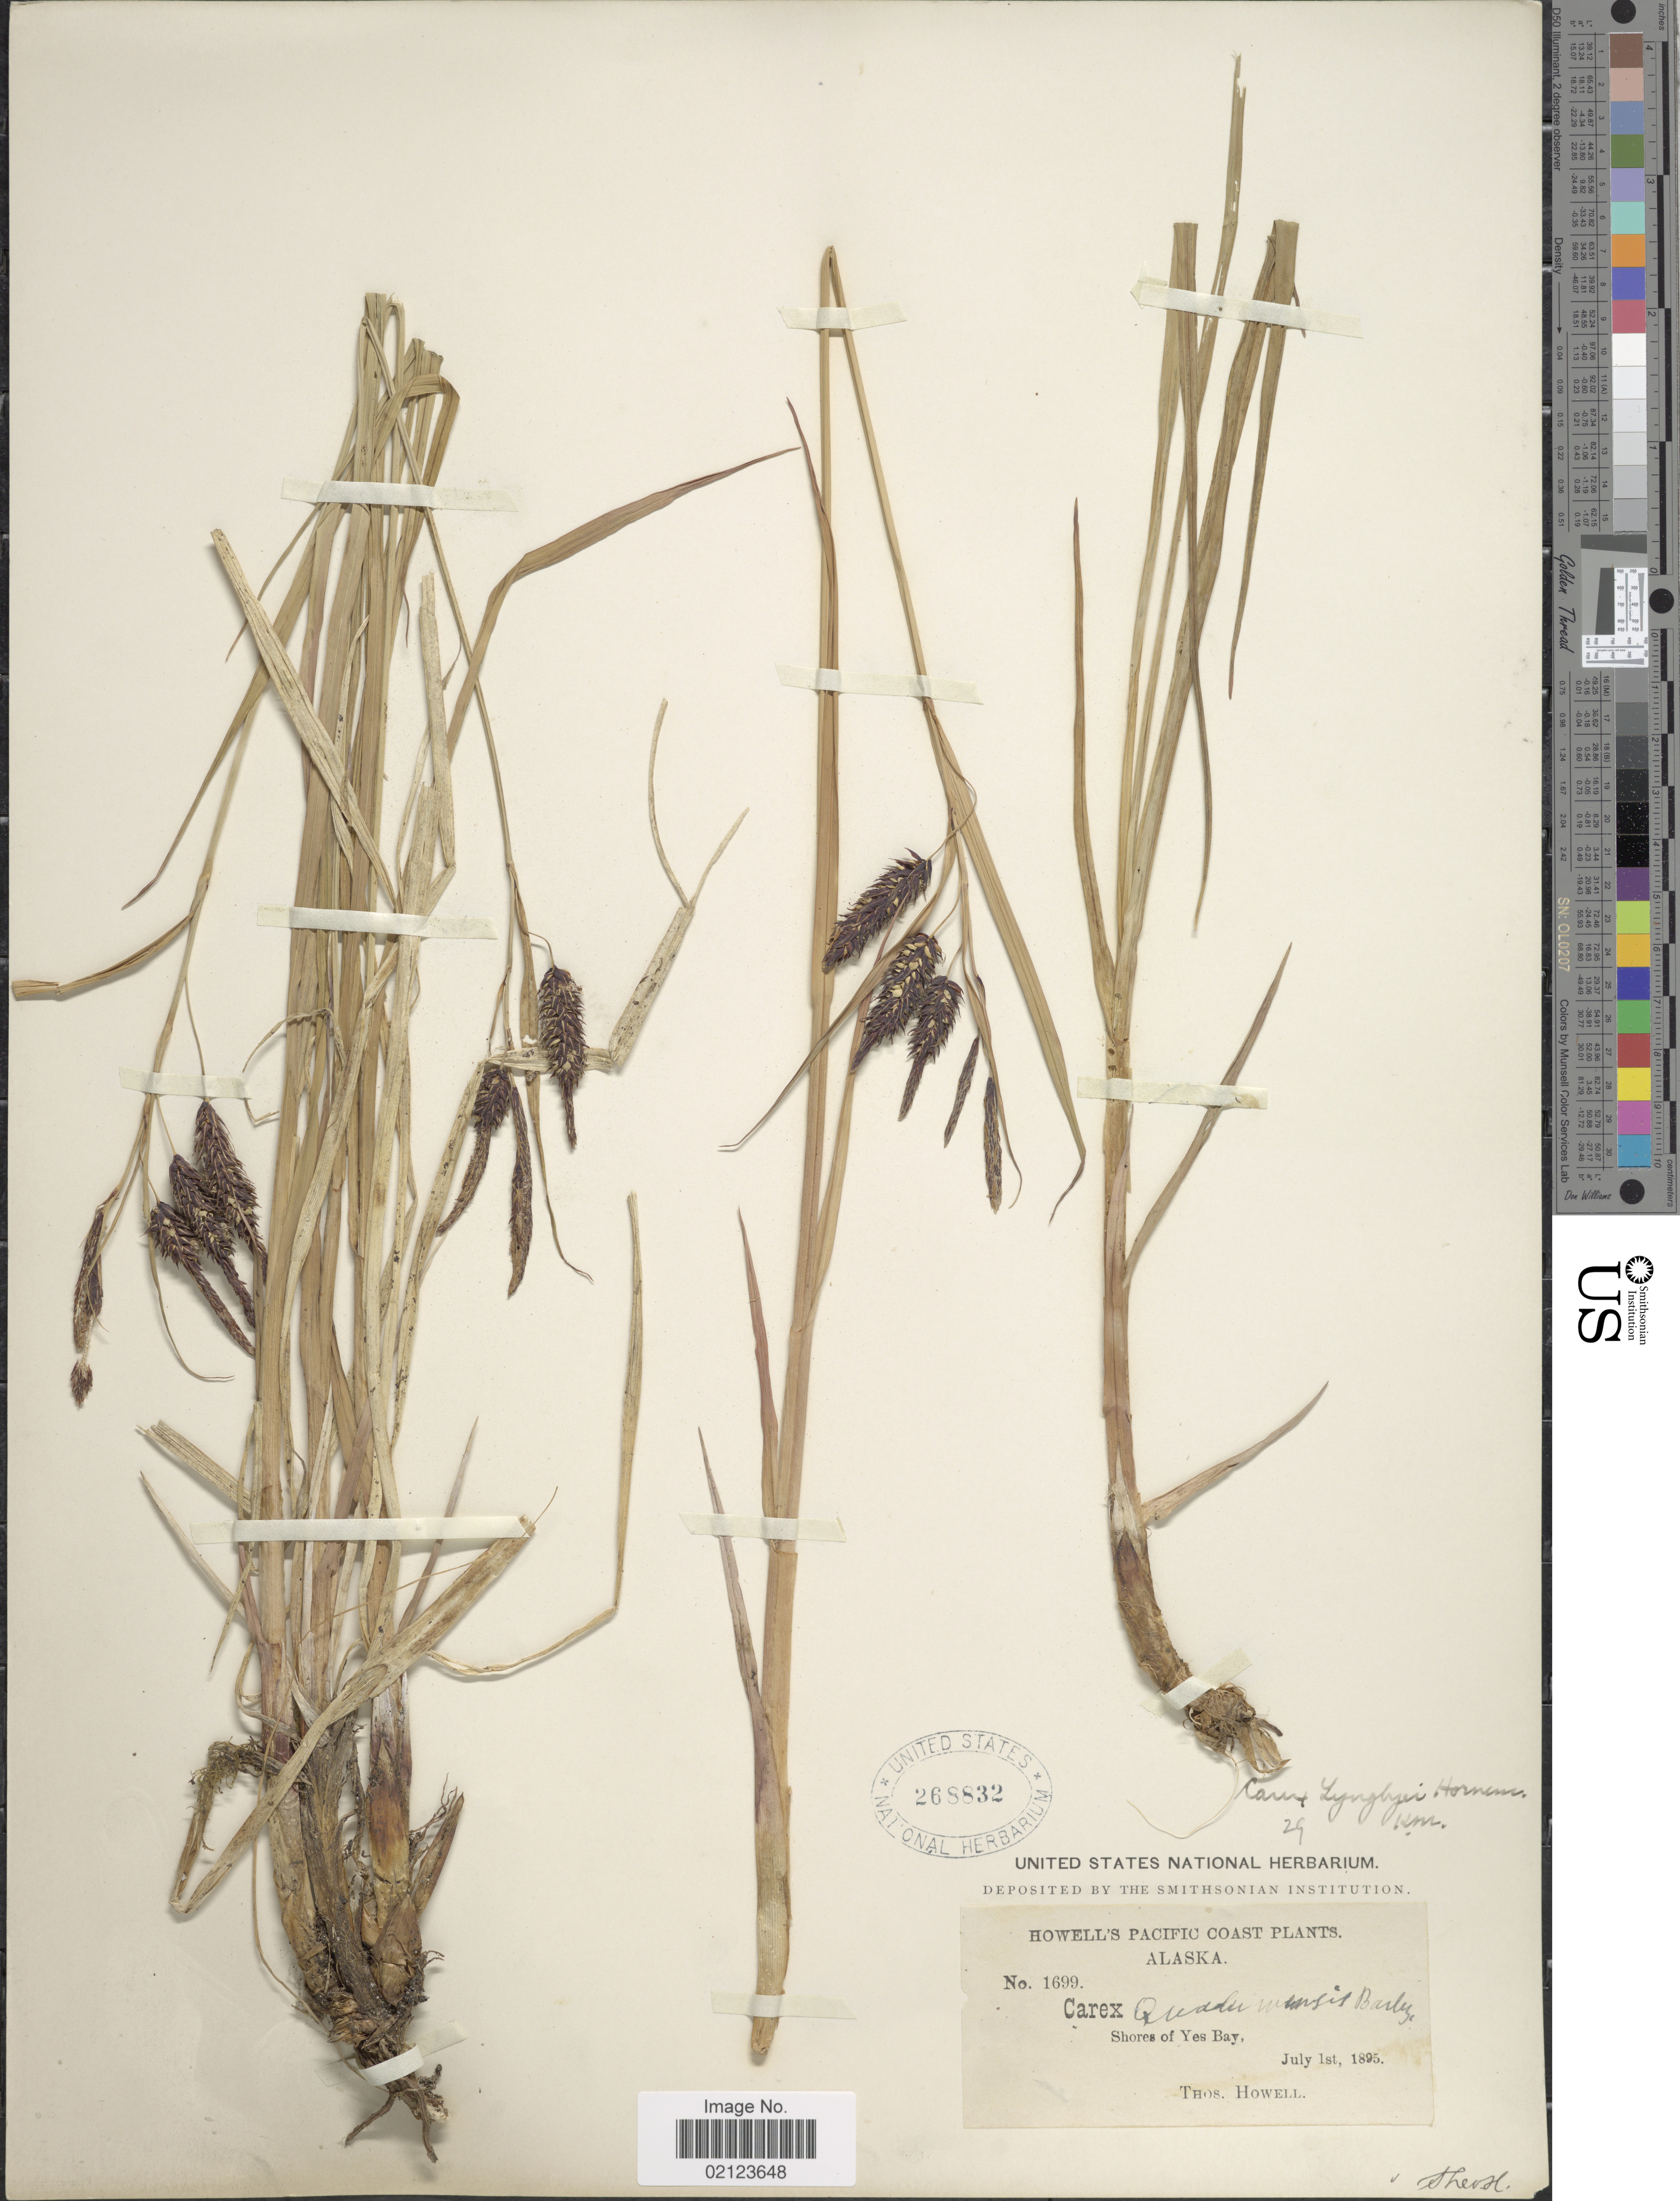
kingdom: Plantae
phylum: Tracheophyta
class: Liliopsida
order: Poales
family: Cyperaceae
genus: Carex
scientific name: Carex lyngbyei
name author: Hornem.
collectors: T. Howell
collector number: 1699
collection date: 1895-07-01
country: United States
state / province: Alaska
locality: Howell's Pacific Coast. Shores of Yes Bay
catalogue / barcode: US 268832